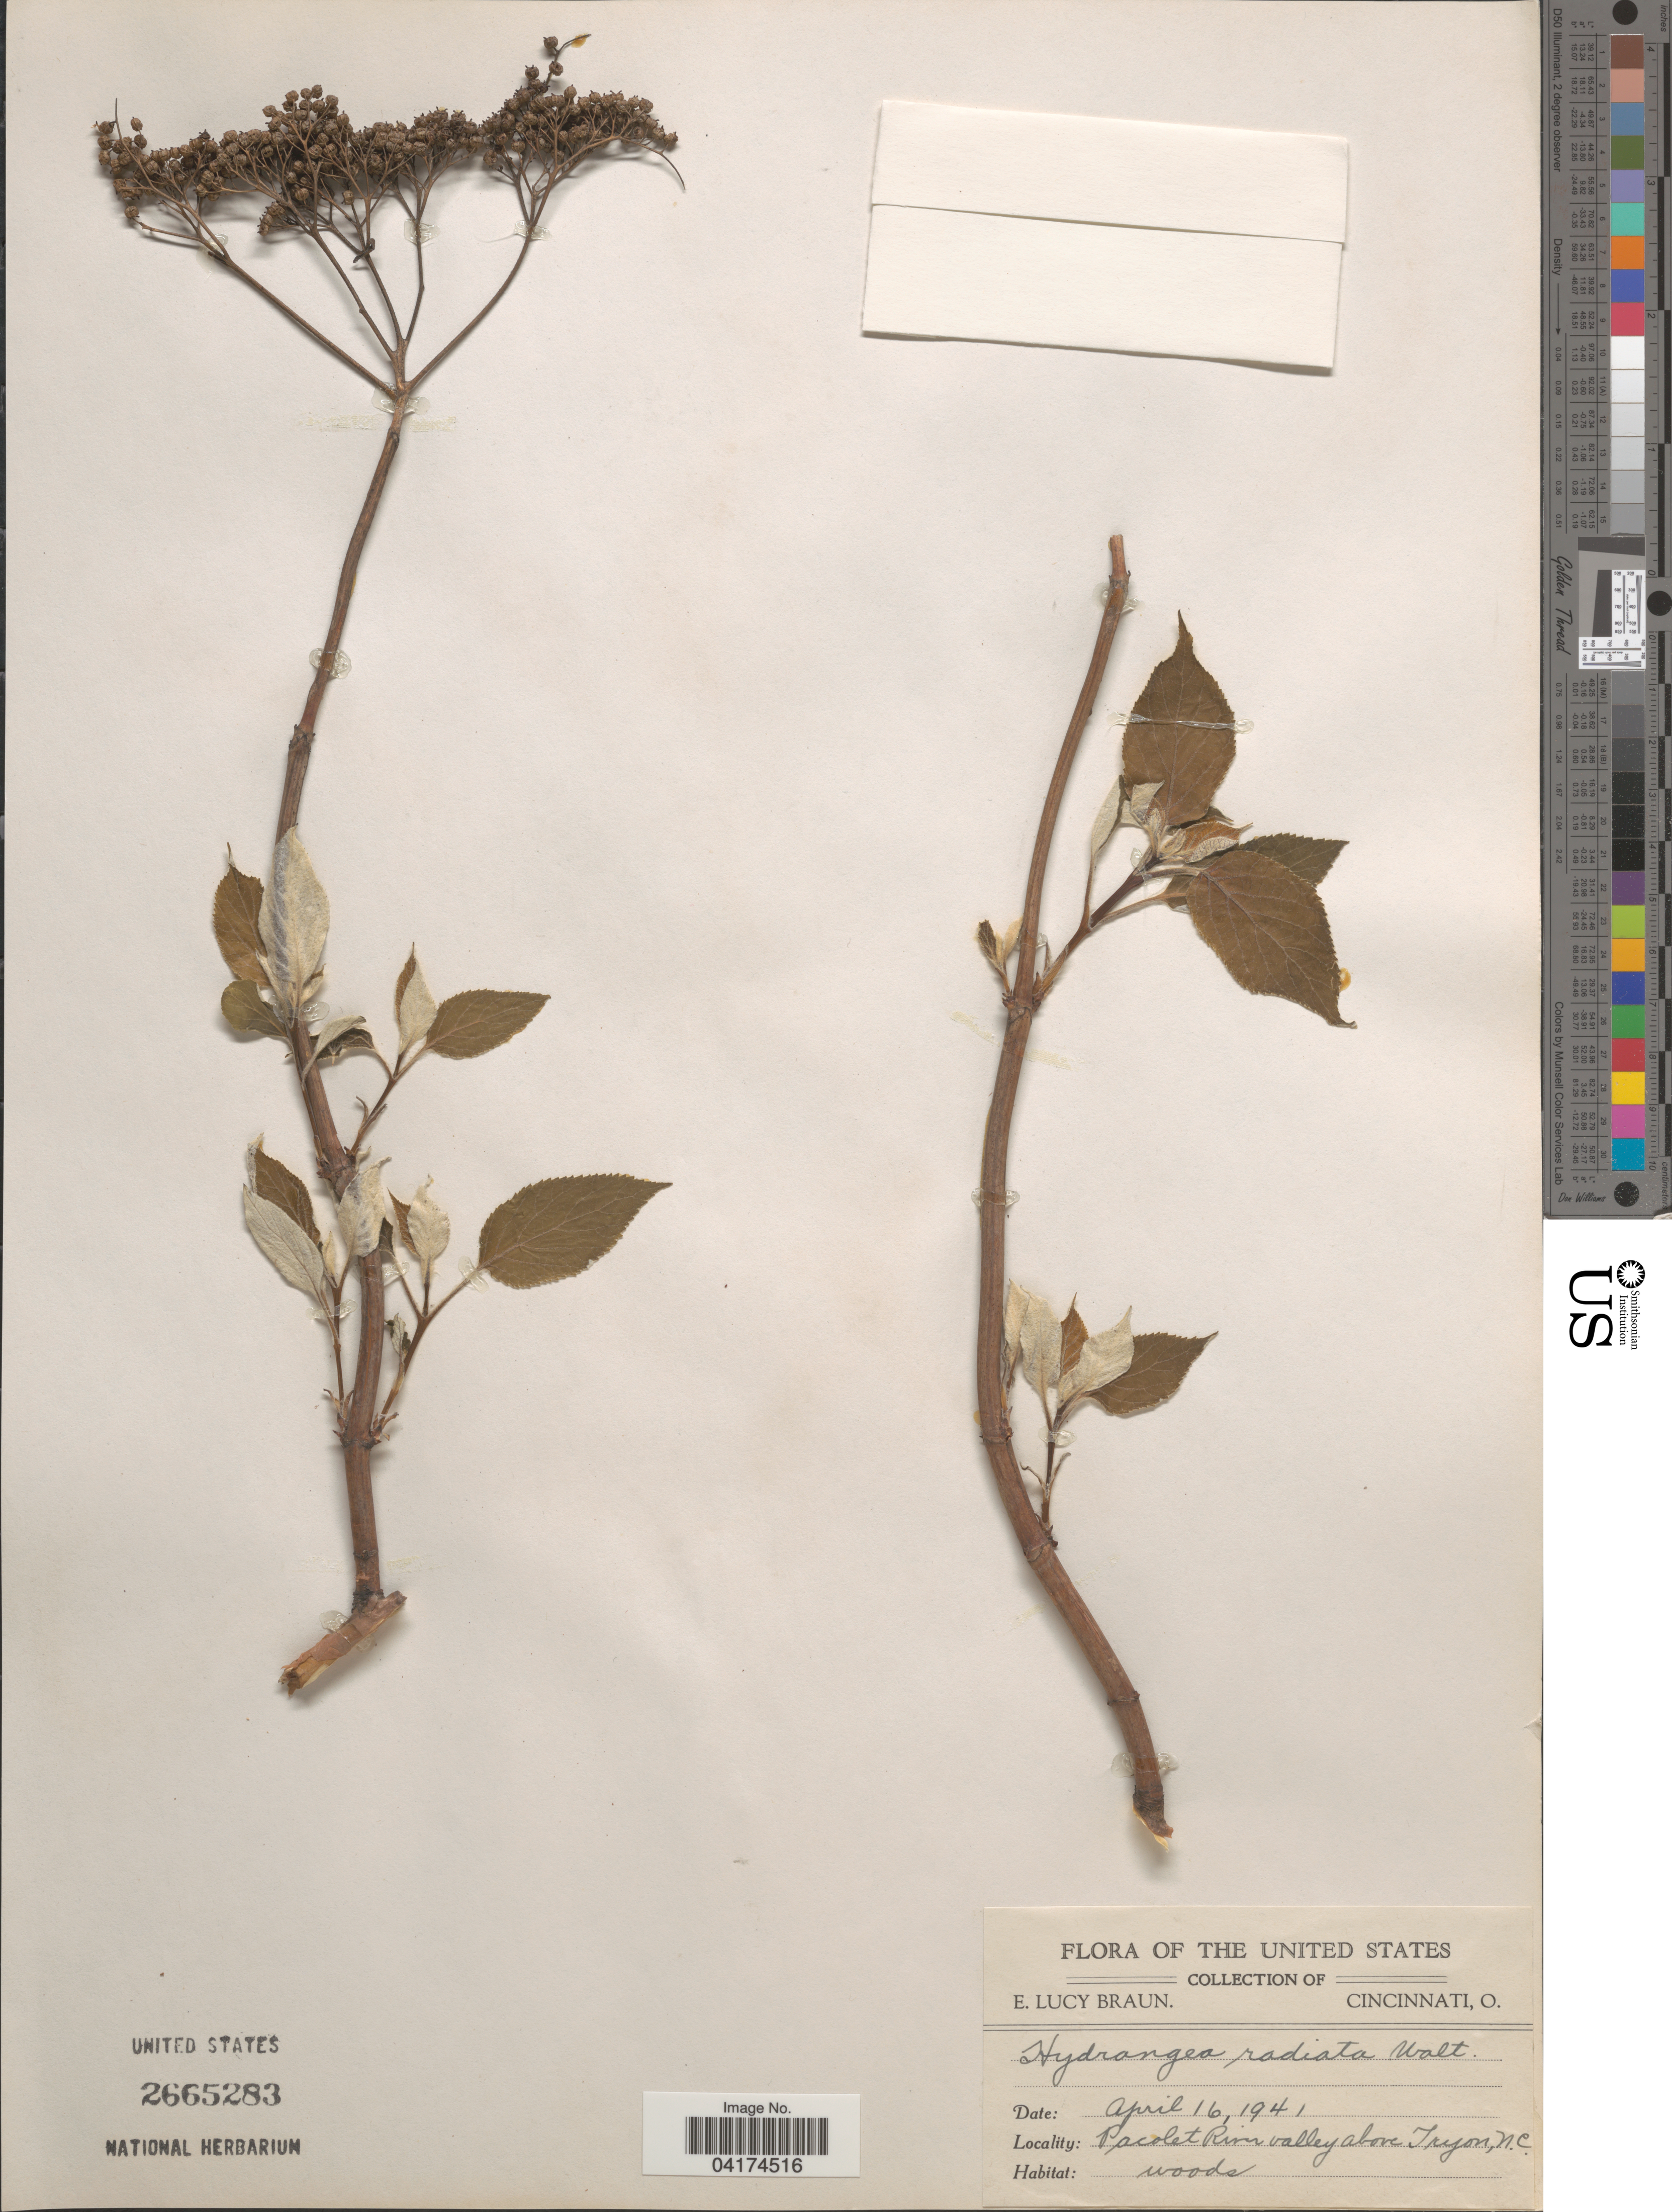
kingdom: Plantae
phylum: Tracheophyta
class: Magnoliopsida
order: Cornales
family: Hydrangeaceae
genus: Hydrangea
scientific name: Hydrangea radiata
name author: Walter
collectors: E. L. Braun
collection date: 1941-04-16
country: United States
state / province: North Carolina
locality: Pacolet River valley above Tryon.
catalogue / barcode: US 2665283